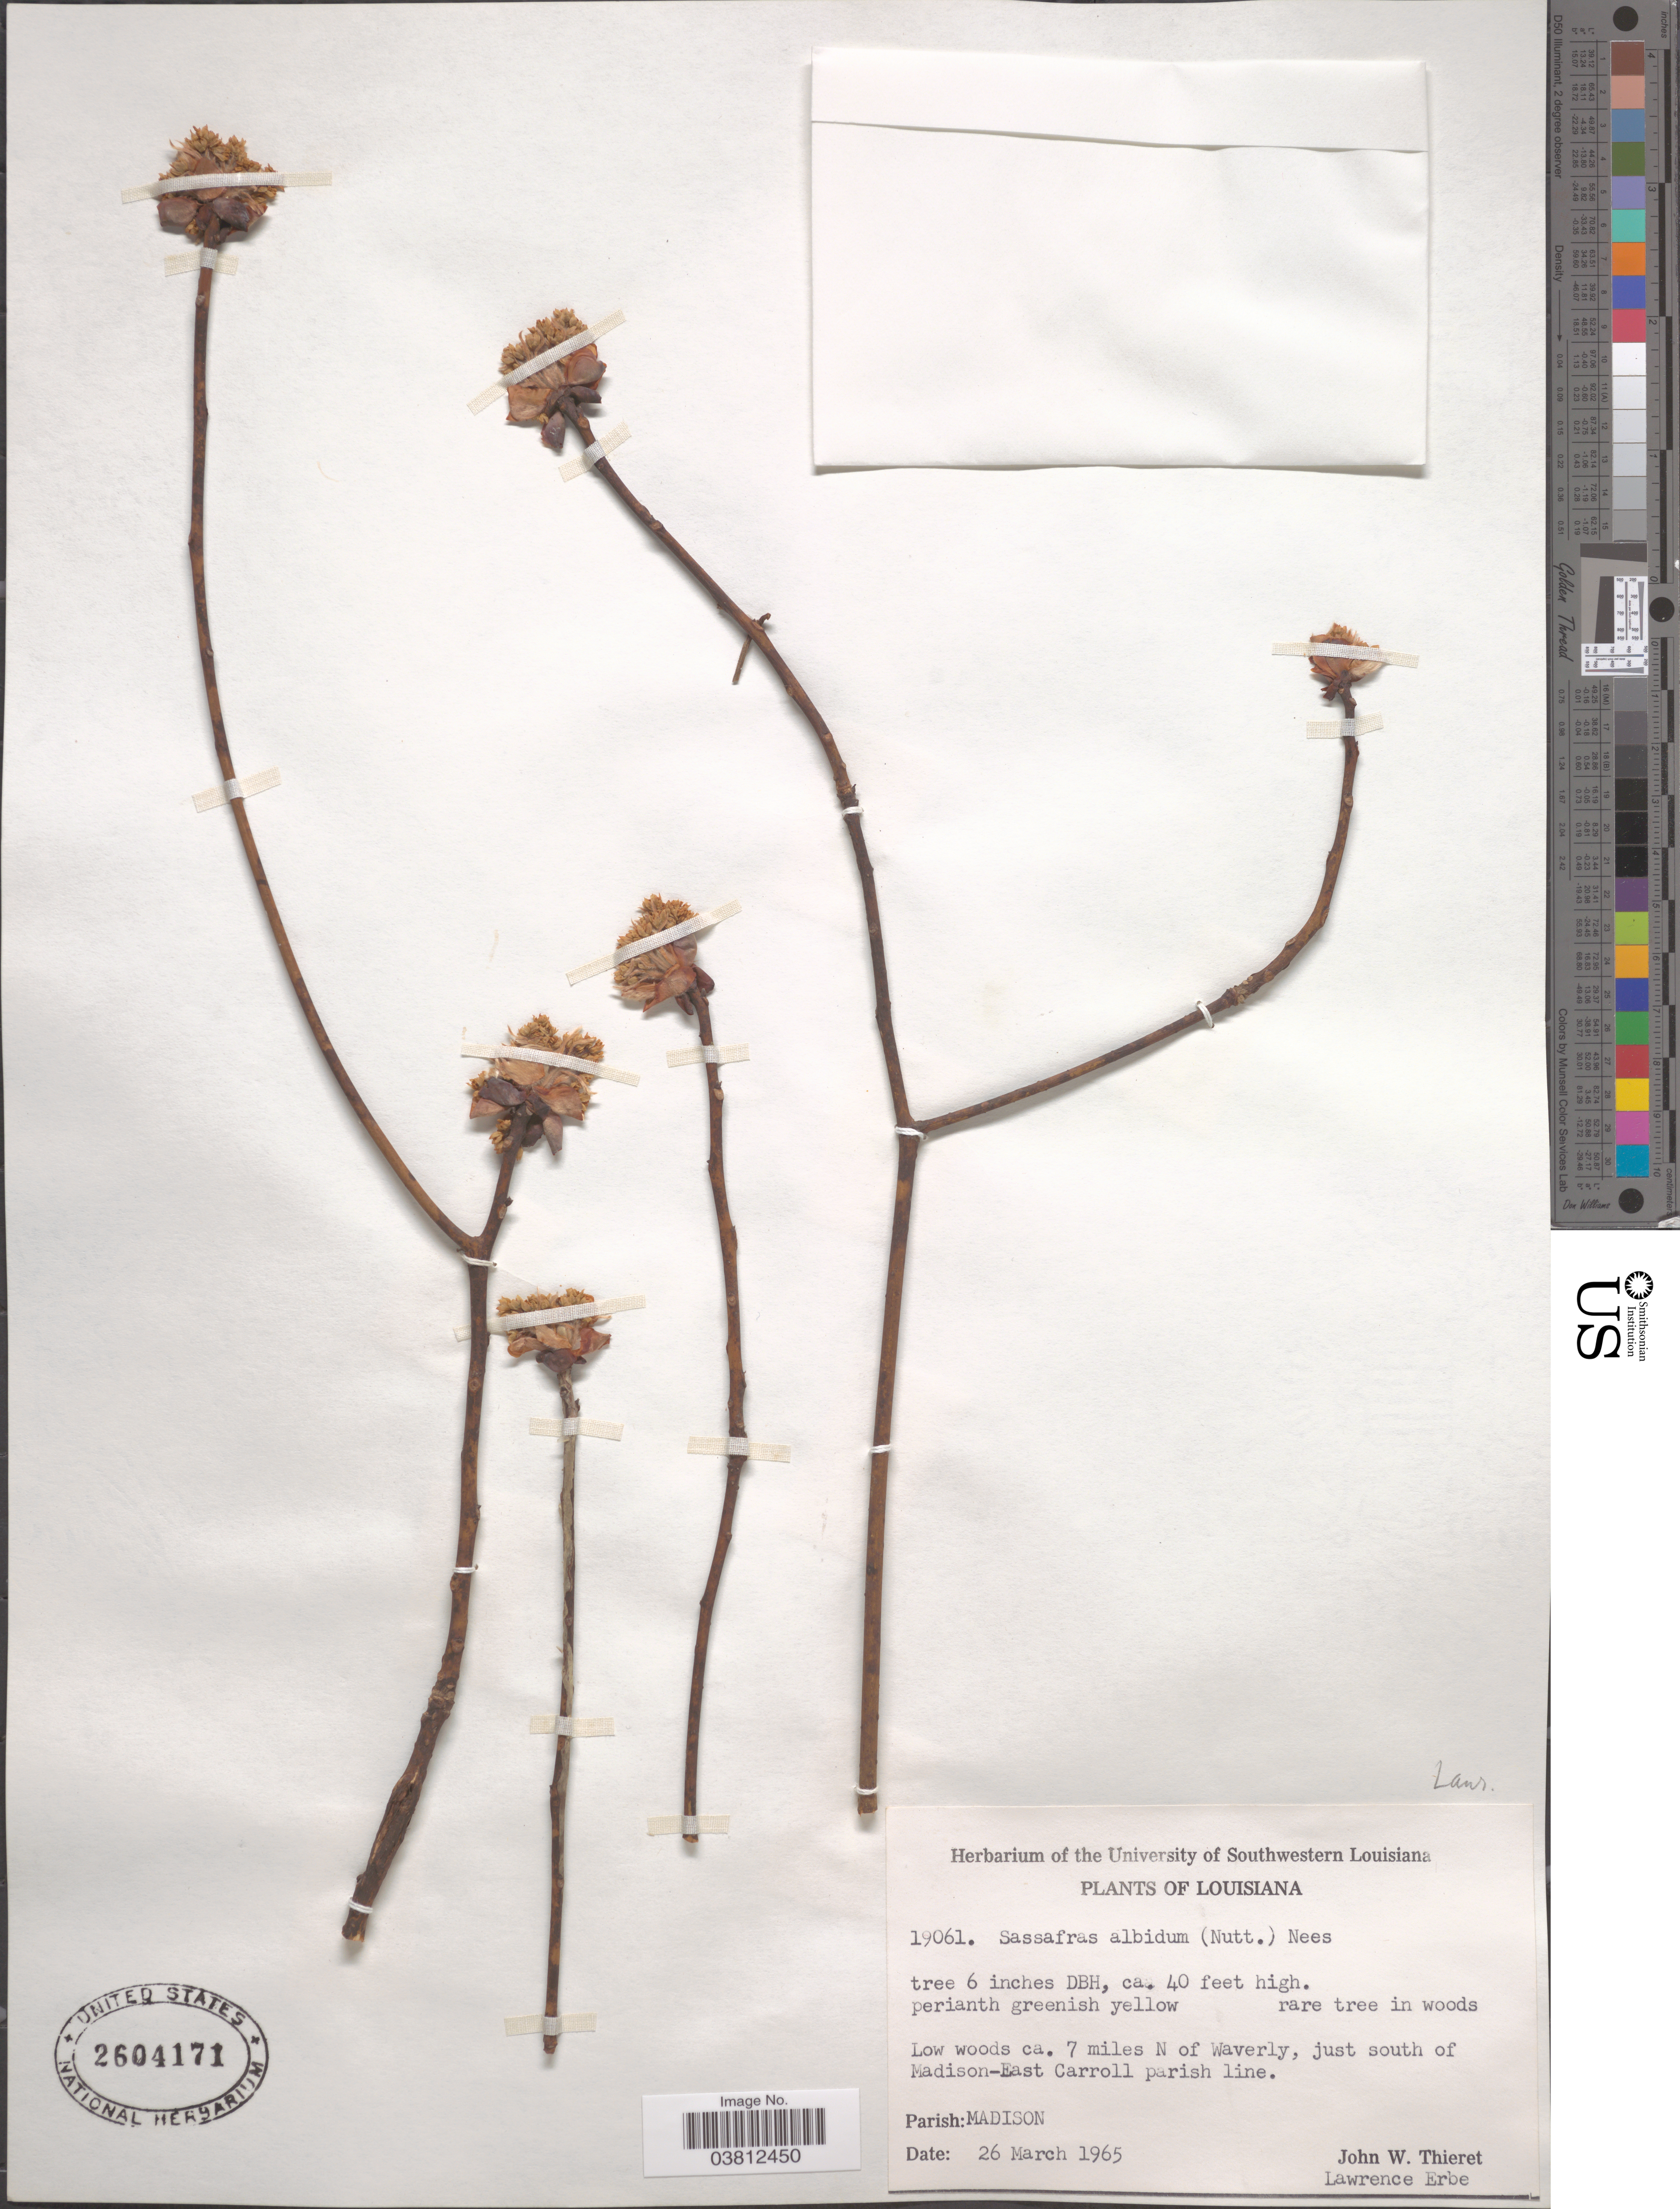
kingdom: Plantae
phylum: Tracheophyta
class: Magnoliopsida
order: Laurales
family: Lauraceae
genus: Sassafras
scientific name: Sassafras albidum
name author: (Nutt.) Nees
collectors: J. W. Thieret & L. Erbe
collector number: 19061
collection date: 1965-03-26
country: United States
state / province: Louisiana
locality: Ca. 7 miles N of Waverly, just south of Madison-East Carroll parish line. Parish: Madison.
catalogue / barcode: US 2604171